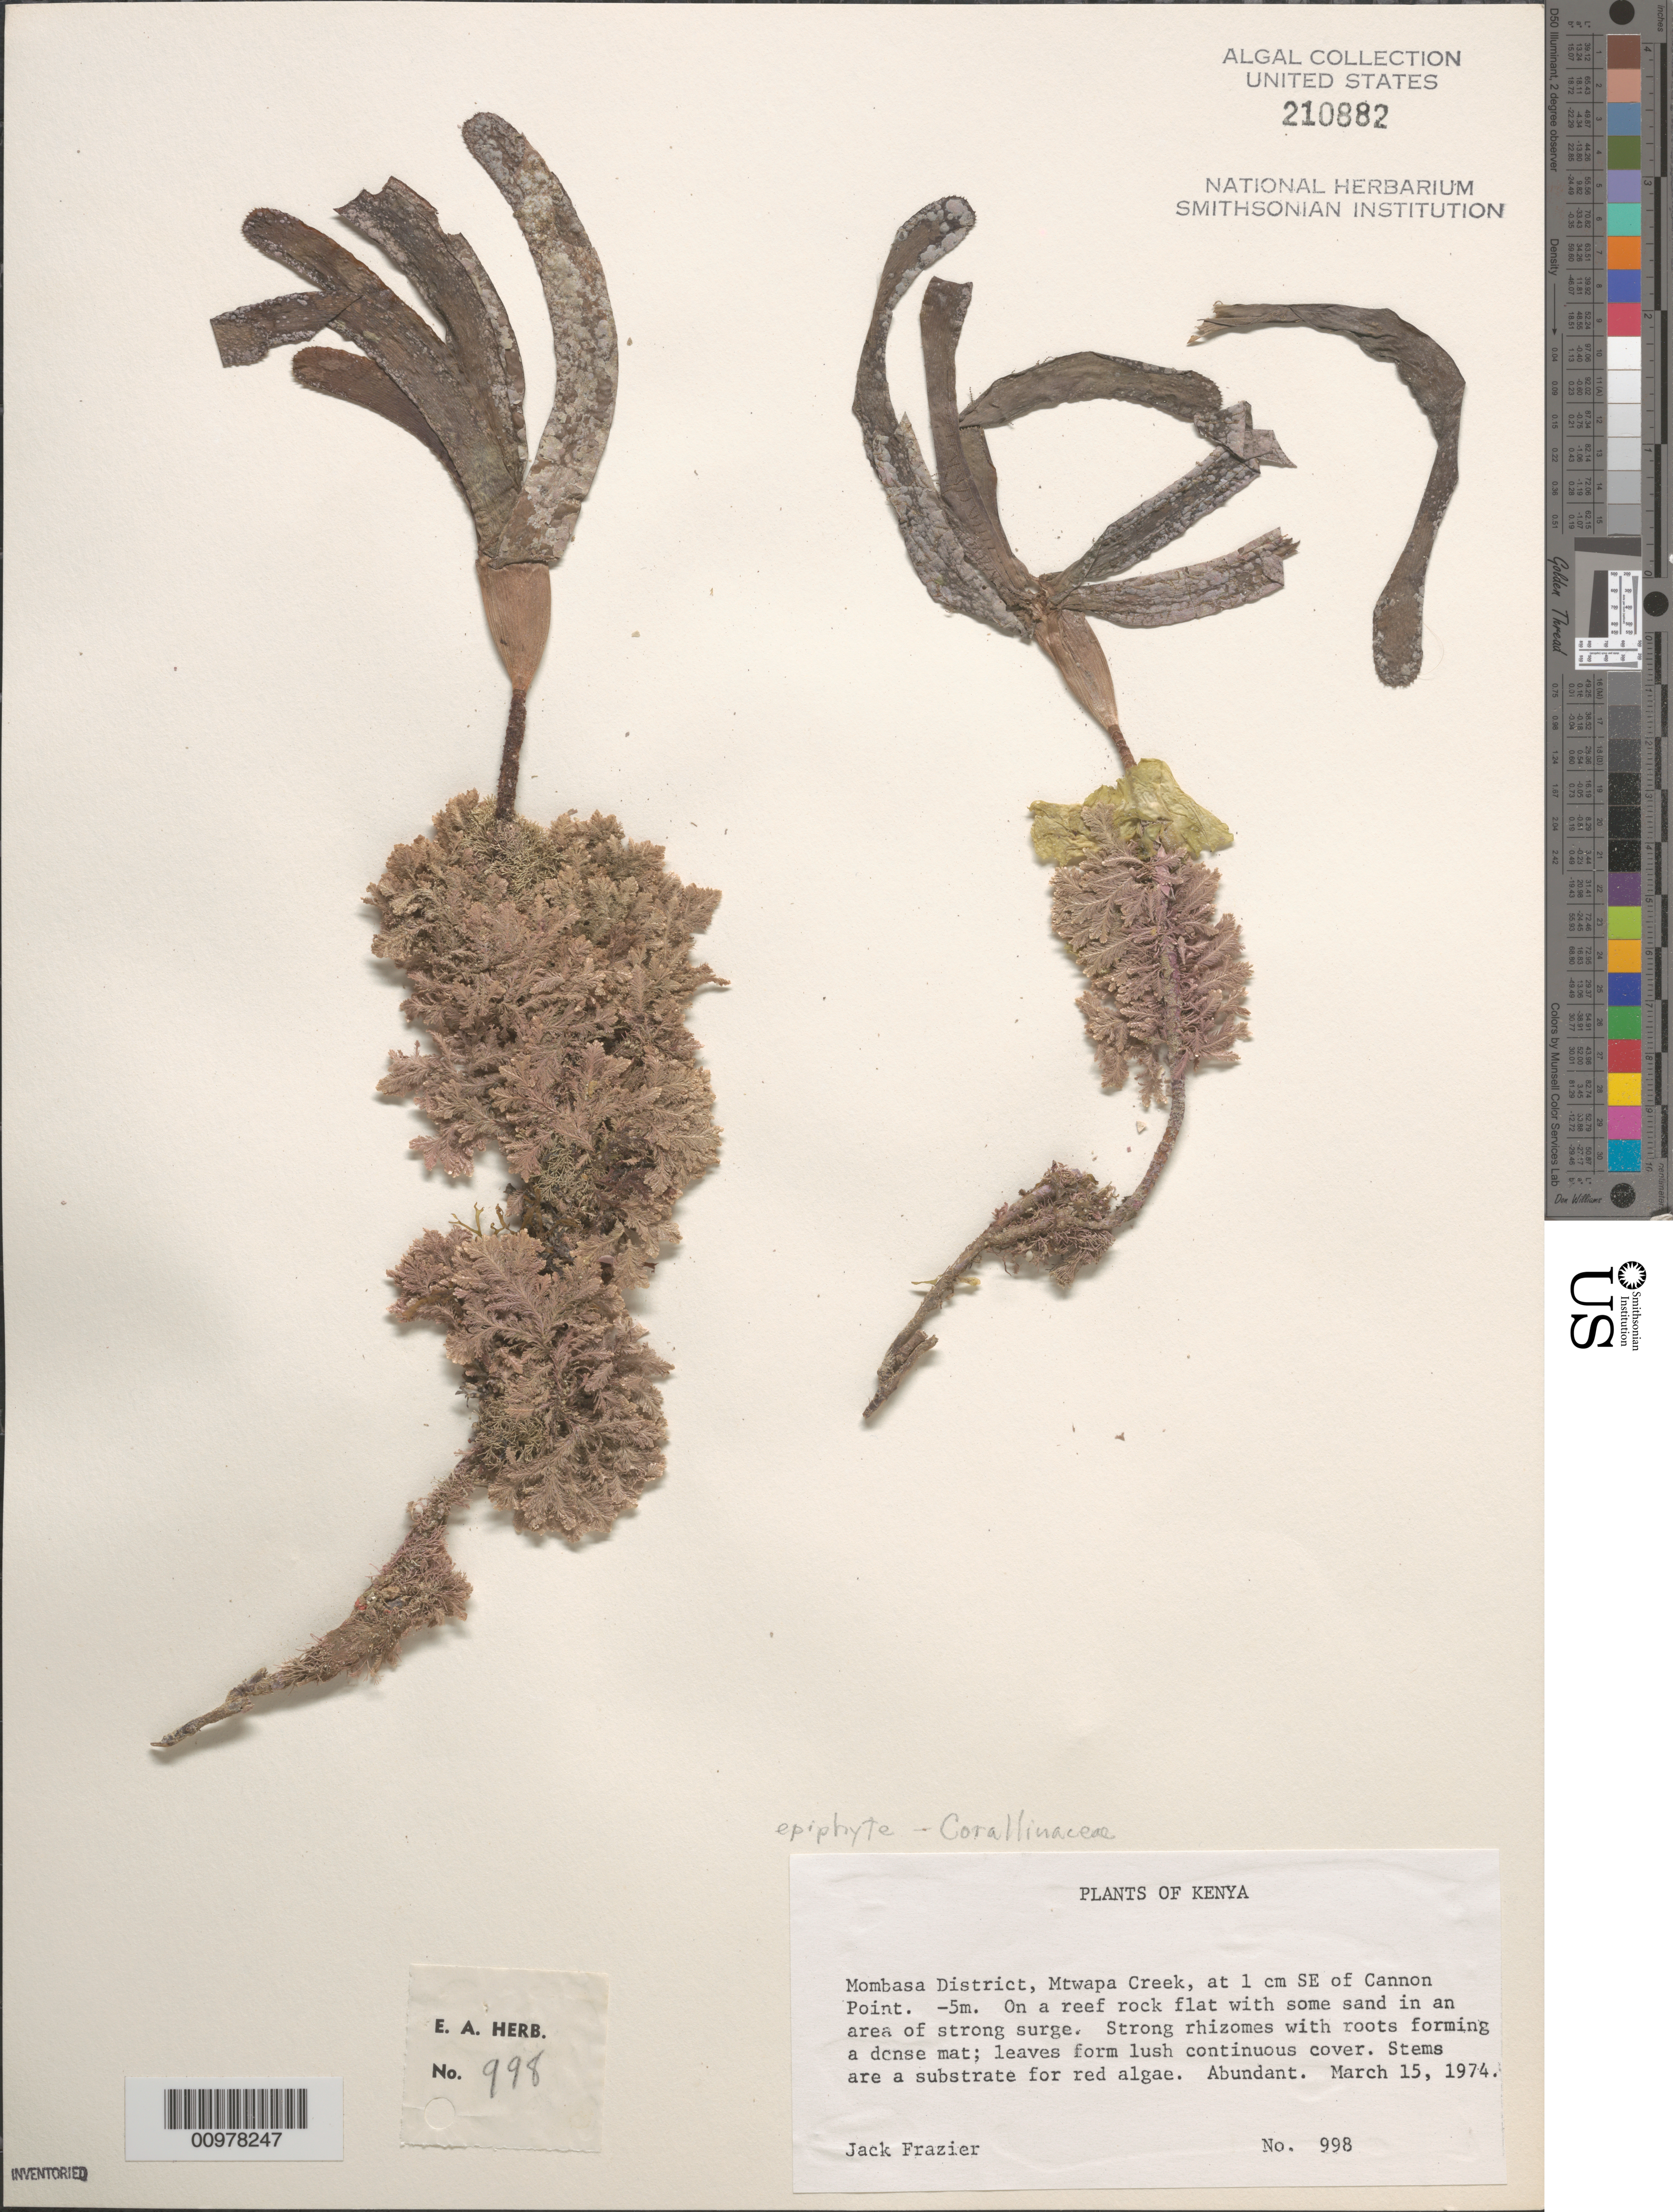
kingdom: Plantae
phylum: Rhodophyta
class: Florideophyceae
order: Corallinales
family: Corallinaceae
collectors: J. Frazier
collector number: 998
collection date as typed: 15 Mar 1974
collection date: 1974-03-15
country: Kenya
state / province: Kilifi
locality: Mtwapa Creek, 1 cm [sic] southeast of Cannon Point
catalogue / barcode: US 210882